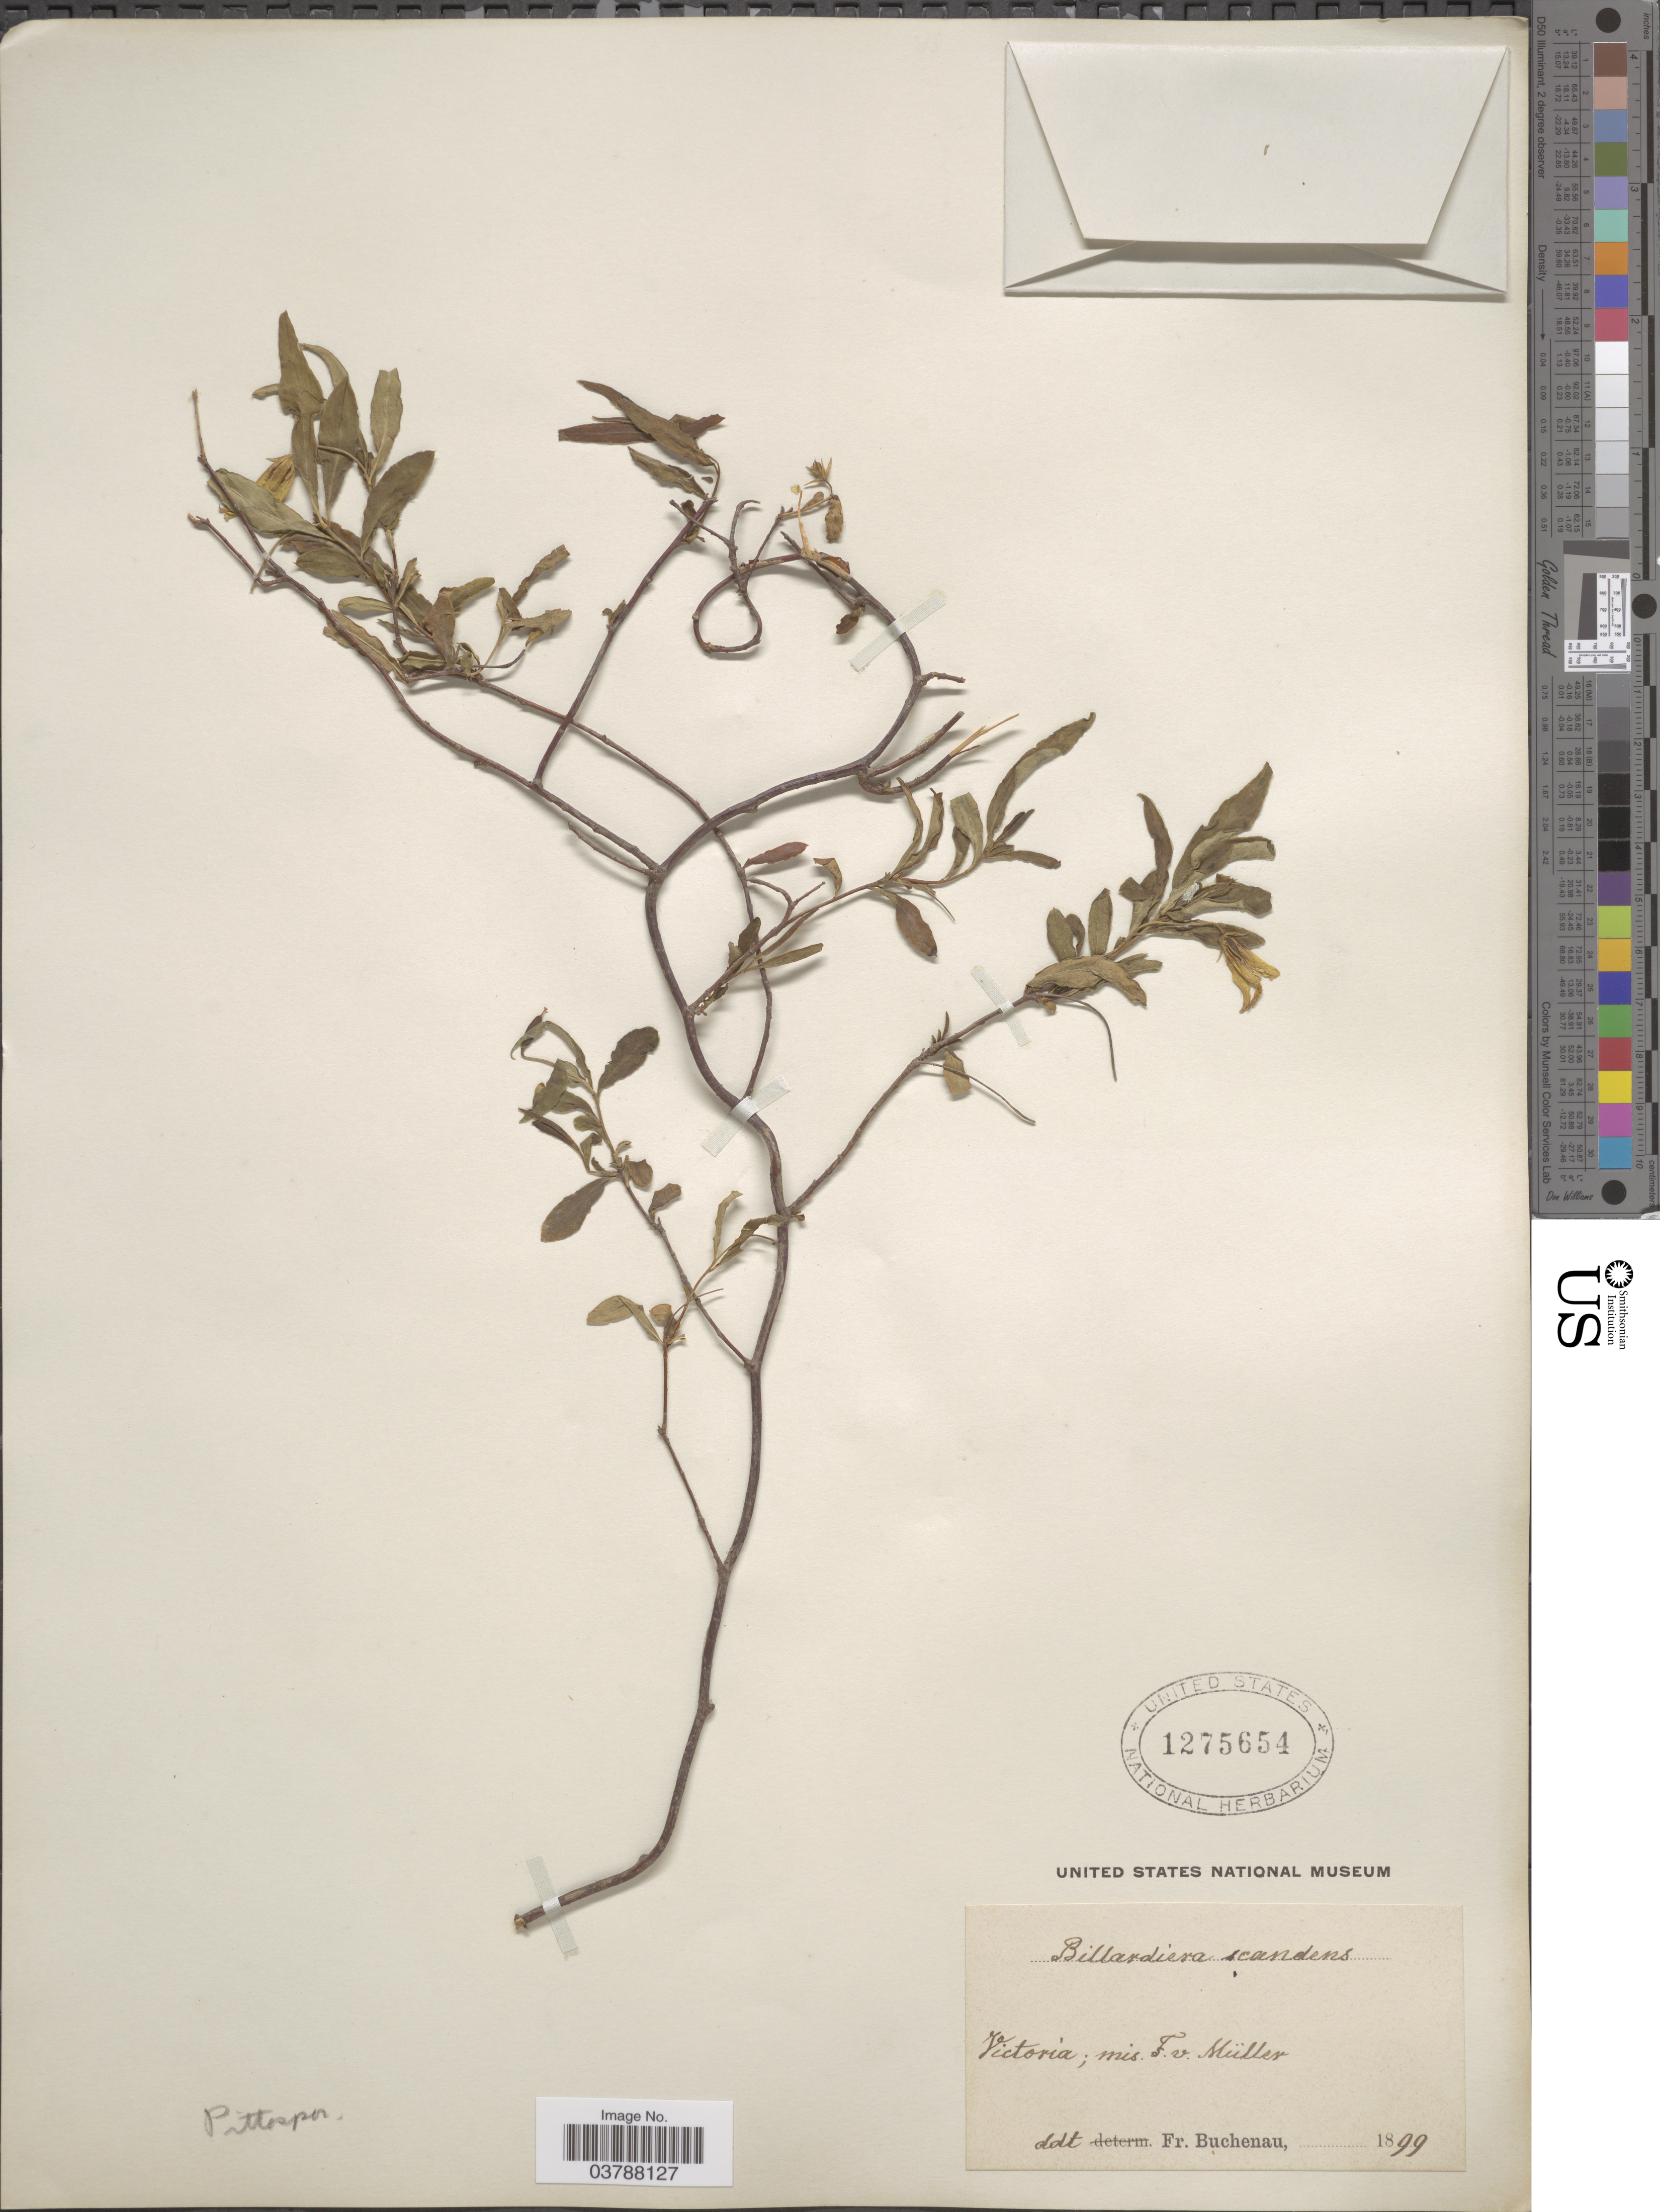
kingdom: Plantae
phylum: Tracheophyta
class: Magnoliopsida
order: Apiales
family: Pittosporaceae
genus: Billardiera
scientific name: Billardiera scandens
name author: Sm.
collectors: F. Müller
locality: Victoria.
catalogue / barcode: US 1275654